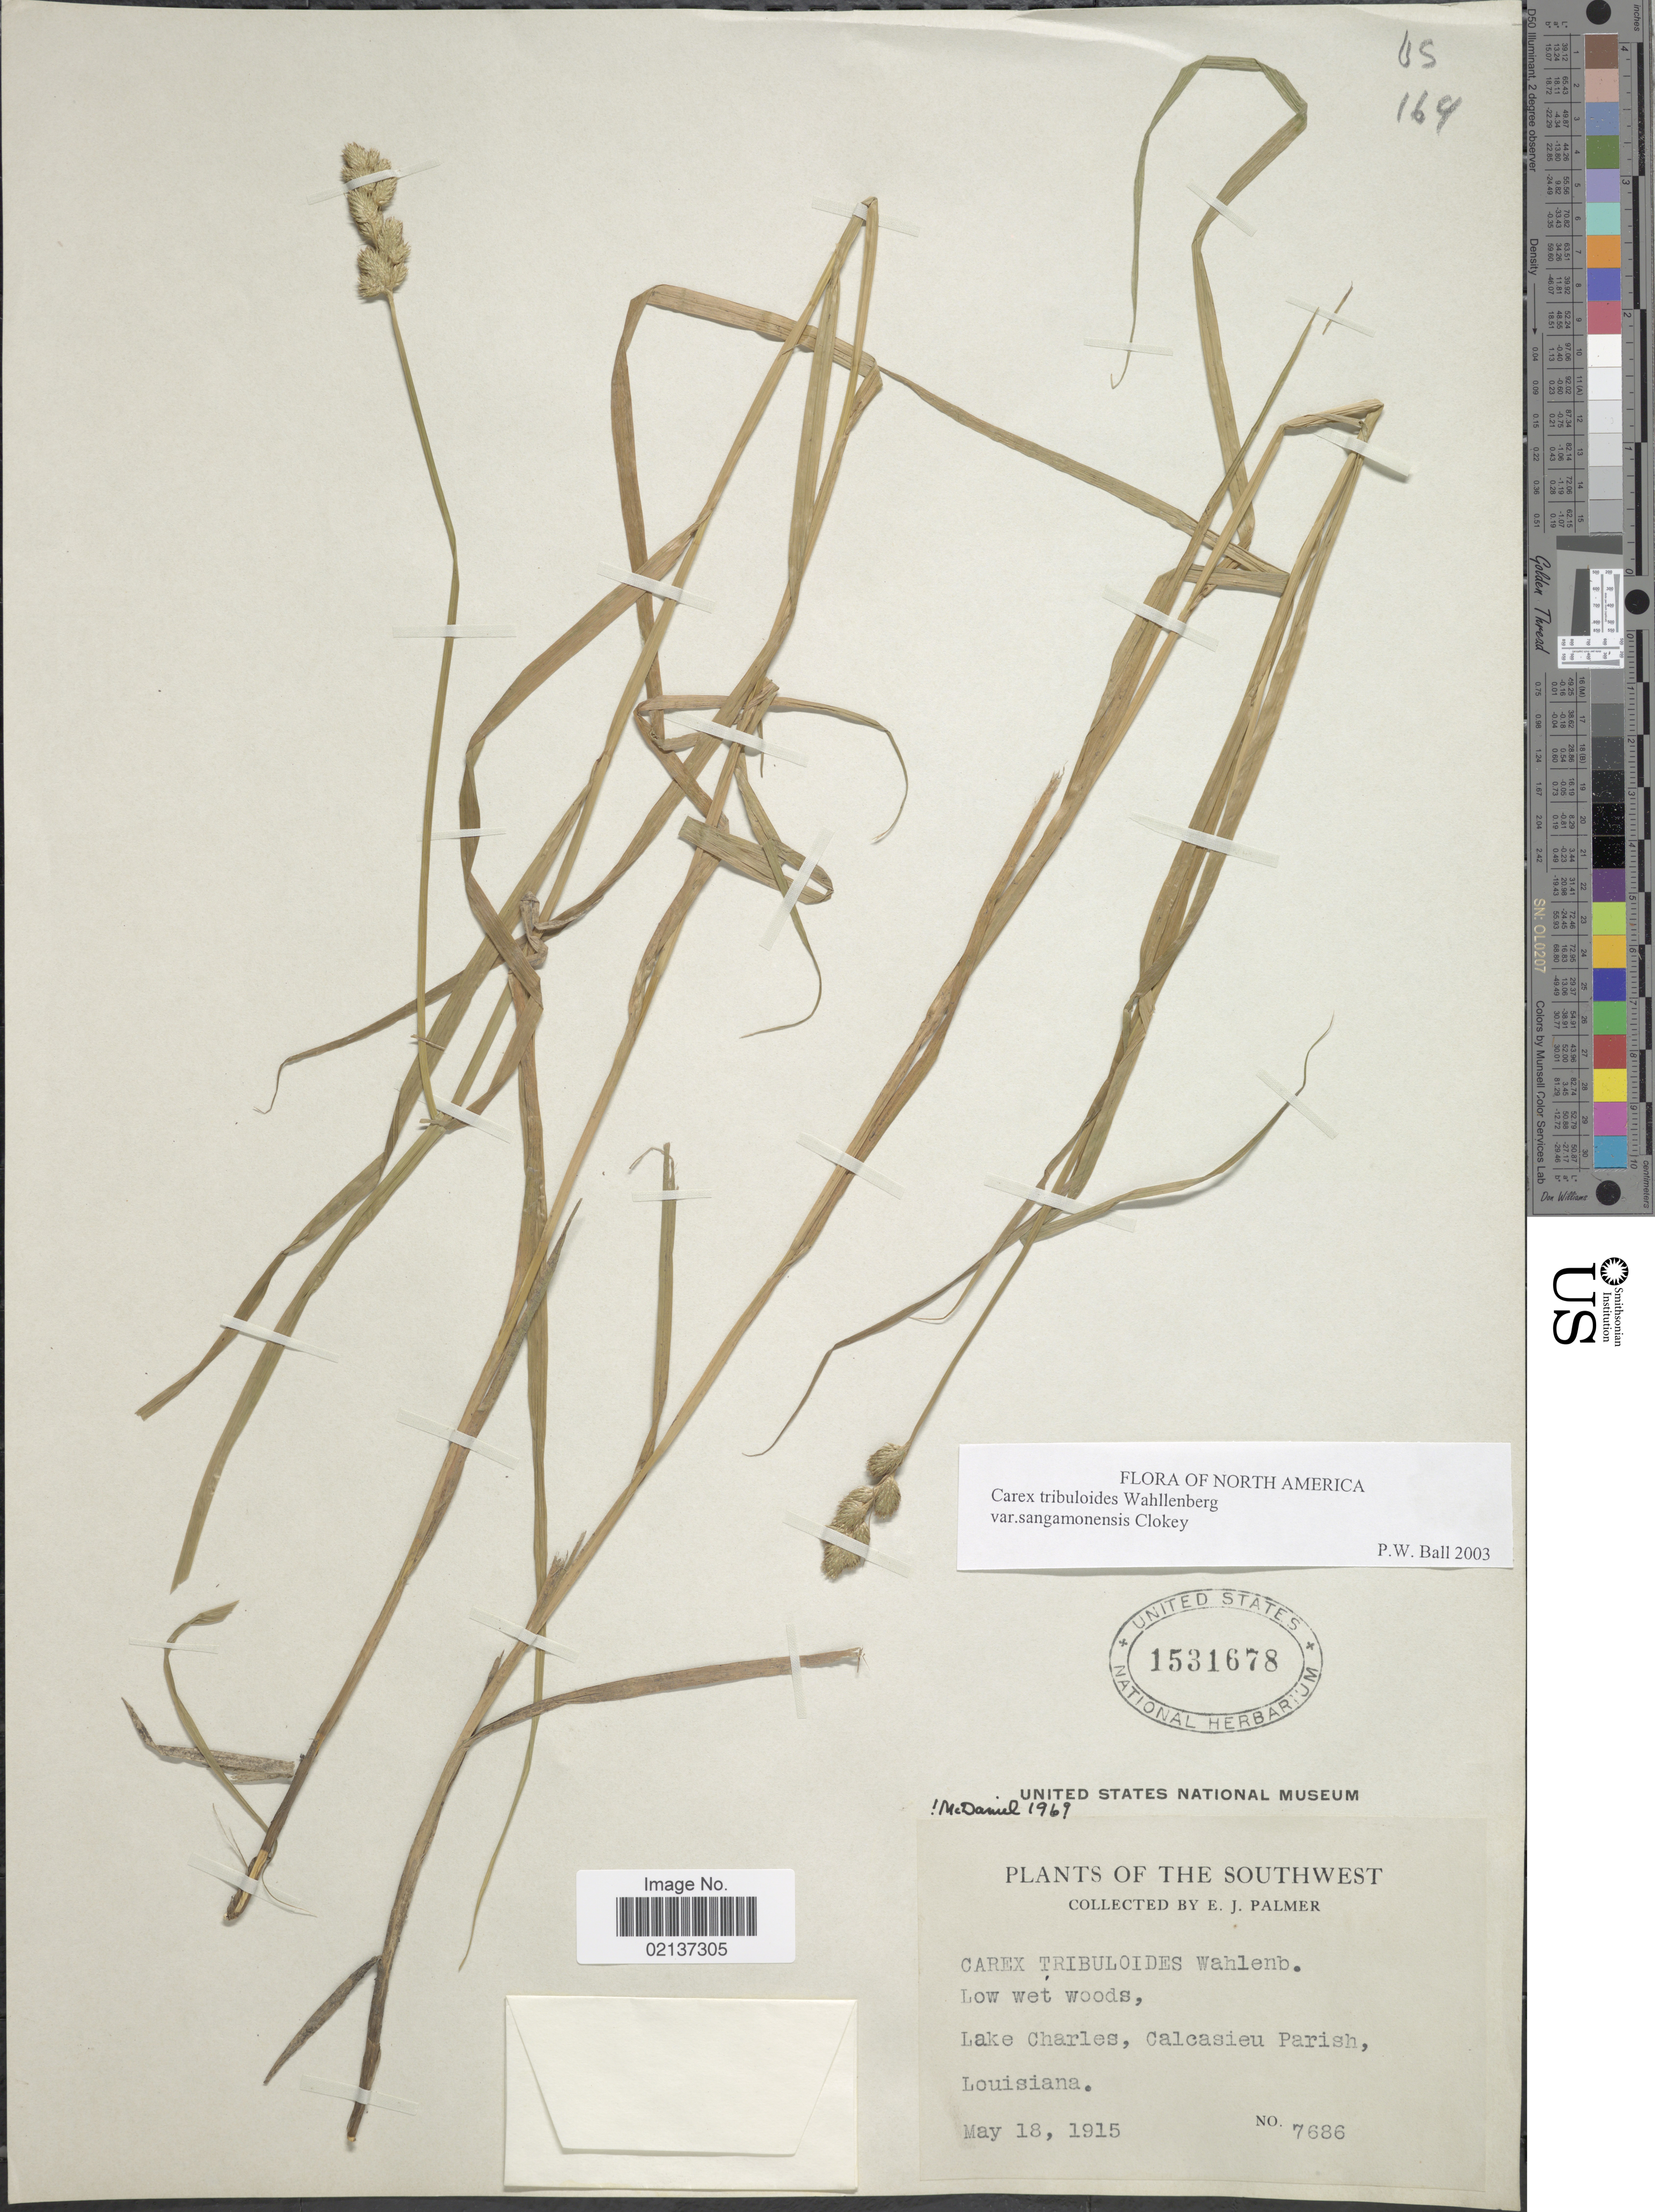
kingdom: Plantae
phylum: Tracheophyta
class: Liliopsida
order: Poales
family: Cyperaceae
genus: Carex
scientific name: Carex tribuloides var. sangamonensis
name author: Clokey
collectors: E. J. Palmer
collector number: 7686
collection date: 1915-05-18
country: United States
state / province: Louisiana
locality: The Southwest, Lake Charles, Calcasieu Parish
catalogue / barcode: US 1531678